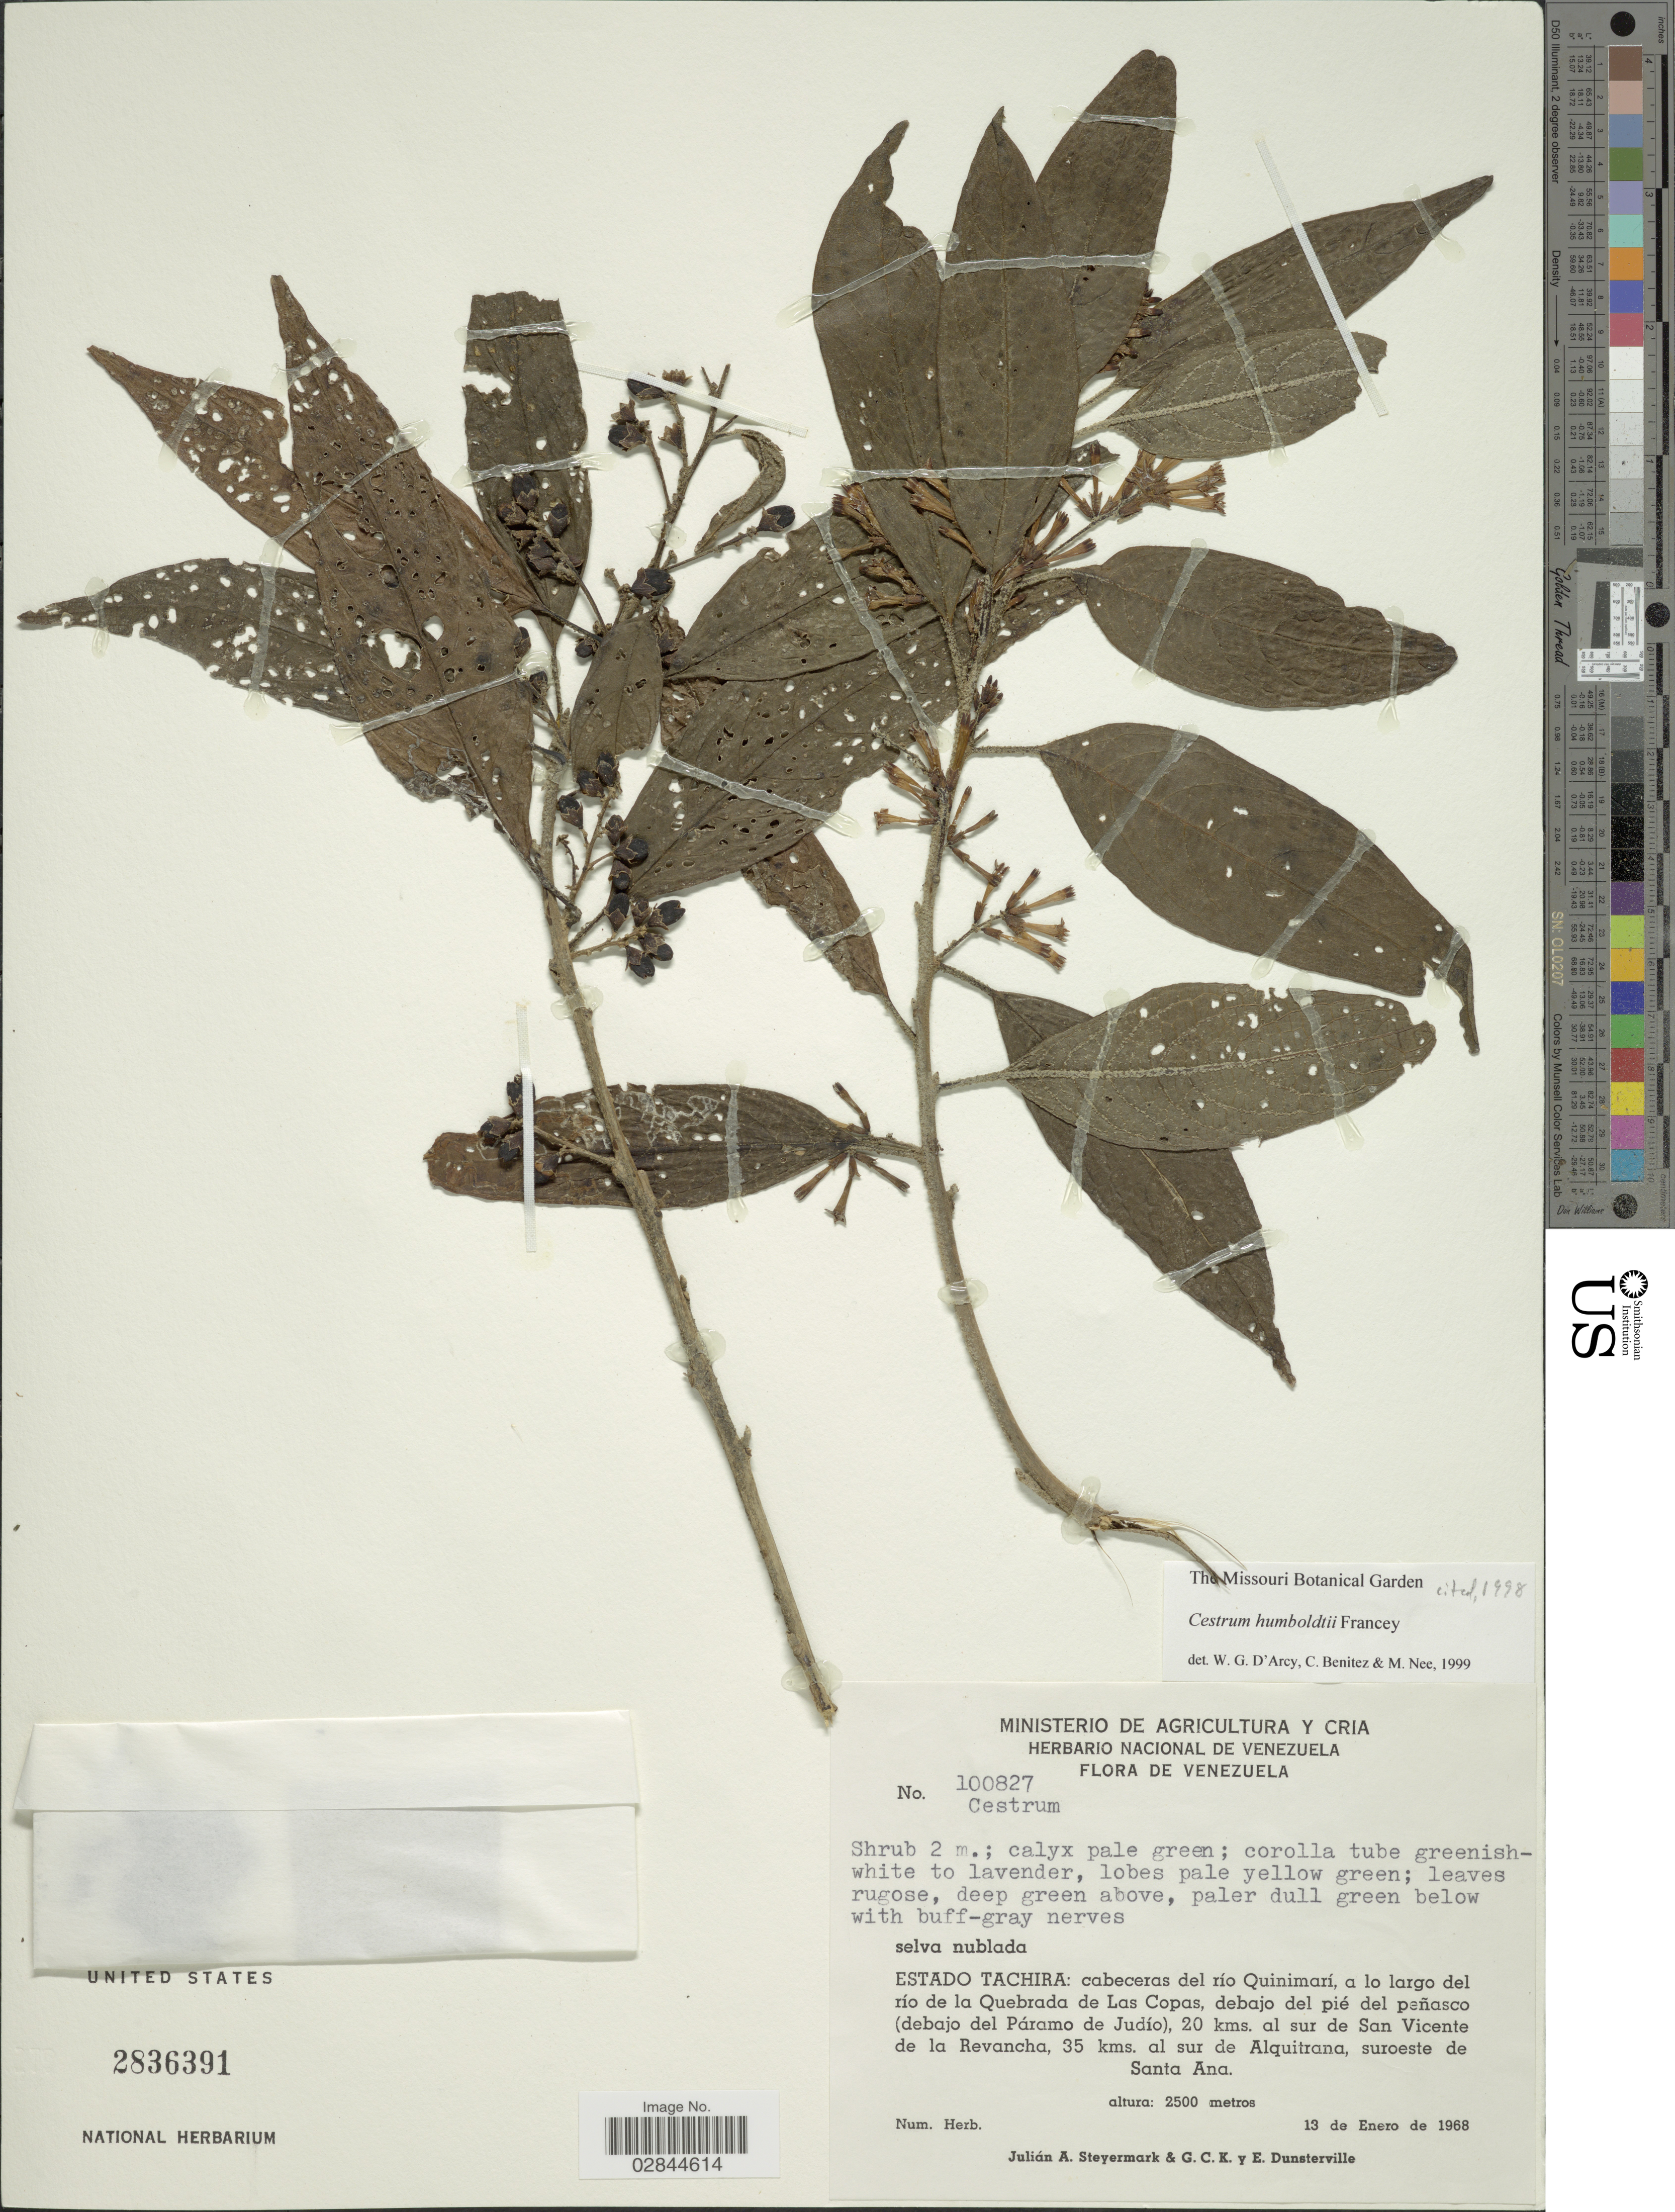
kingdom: Plantae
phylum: Tracheophyta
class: Magnoliopsida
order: Solanales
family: Solanaceae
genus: Cestrum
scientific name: Cestrum humboldtii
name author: Francey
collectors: J. Steyermark, G. C. K. Dunsterville & E. Dunsterville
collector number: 100827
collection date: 1968-01-13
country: Venezuela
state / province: Tachira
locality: Cabeceras del río Quinimarí, a lo largo del río de la Quebrada de Las Copas, debajo del pié del peñasco (debajo del Páramo de Judío), 20 kms. al sur de San Vicente de la Revancha, 35 km. al sur de Alquitrana, suroeste de Santa Ana.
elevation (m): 2500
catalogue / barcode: US 2836391